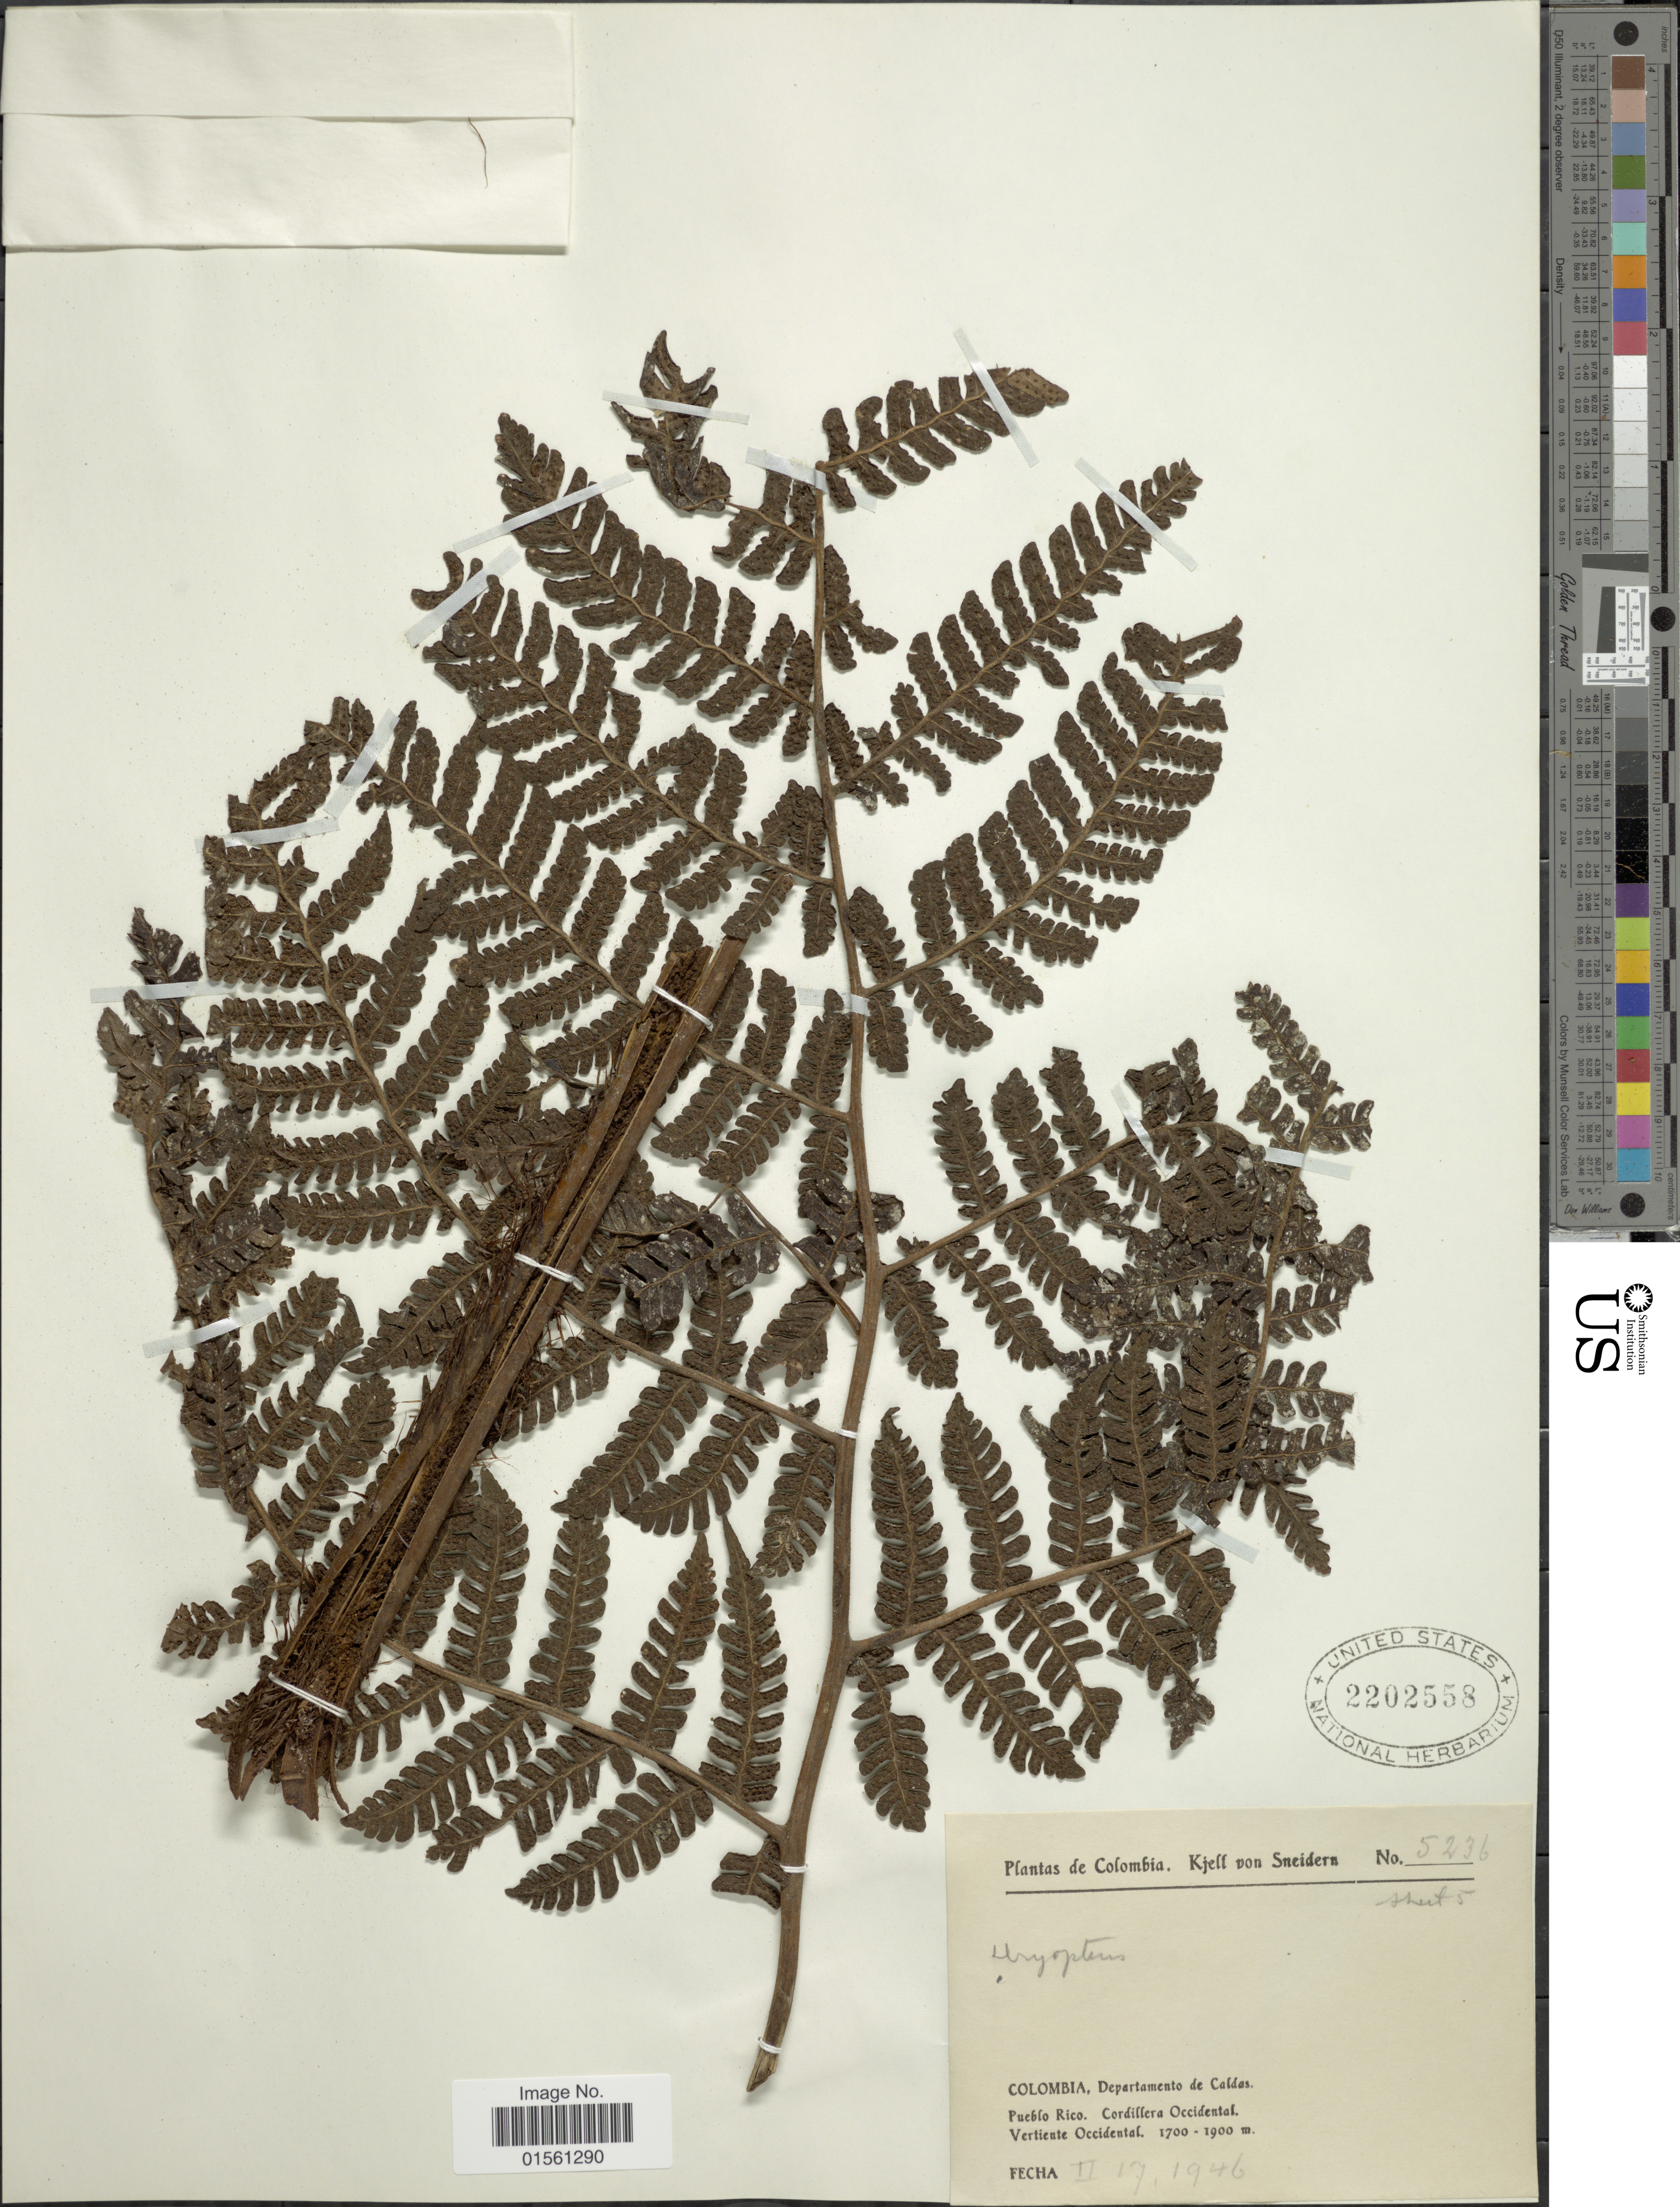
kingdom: Plantae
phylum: Tracheophyta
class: Polypodiopsida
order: Polypodiales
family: Dryopteridaceae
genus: Megalastrum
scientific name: Megalastrum andicola f. lehmanniana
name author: (Hieron.) Stolze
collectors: K. von Sneidern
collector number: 5236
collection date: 1946-02-17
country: Colombia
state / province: Caldas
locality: Departamento de Caldas, Pueblo Rico, Cordillera Coccidental, Vertiente Occidental.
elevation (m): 1700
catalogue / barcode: US 2202558